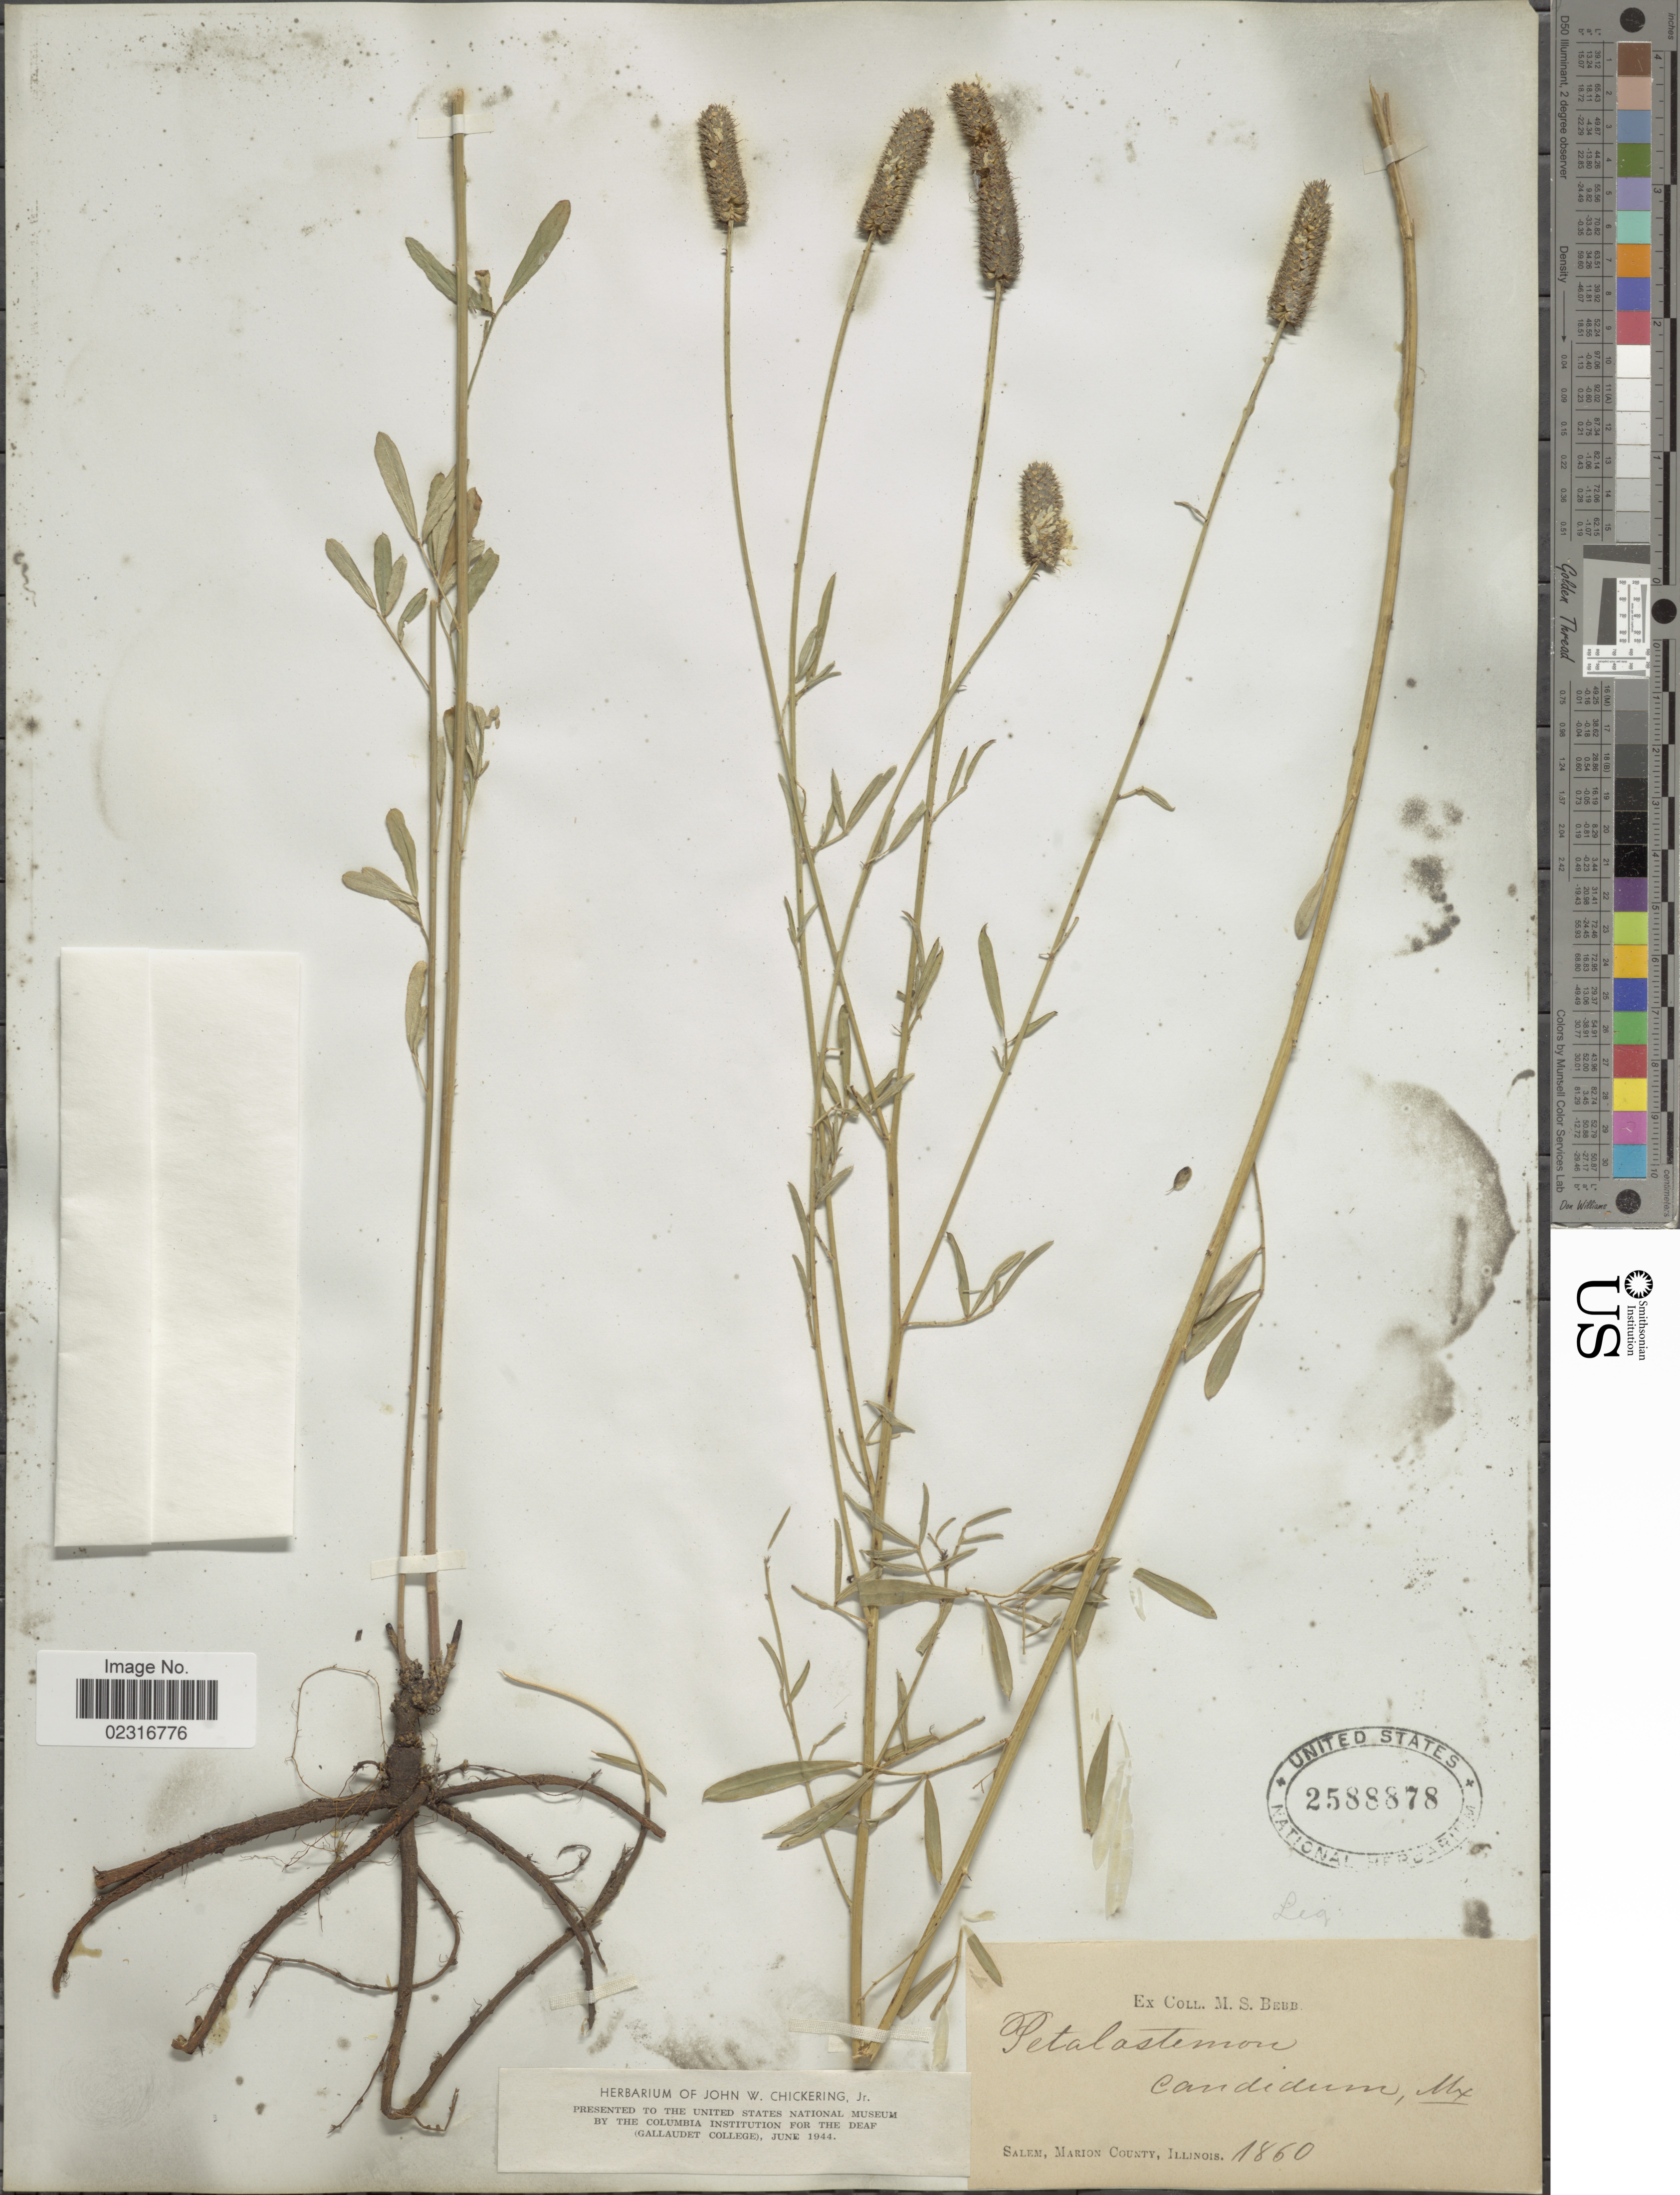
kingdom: Plantae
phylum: Tracheophyta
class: Magnoliopsida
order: Fabales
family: Fabaceae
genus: Dalea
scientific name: Dalea candida var. candida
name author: Michx. ex Willd.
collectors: ex Herb. M. S. Bebb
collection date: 1860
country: United States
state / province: Illinois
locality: Salem, Marion County.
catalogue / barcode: US 2588878